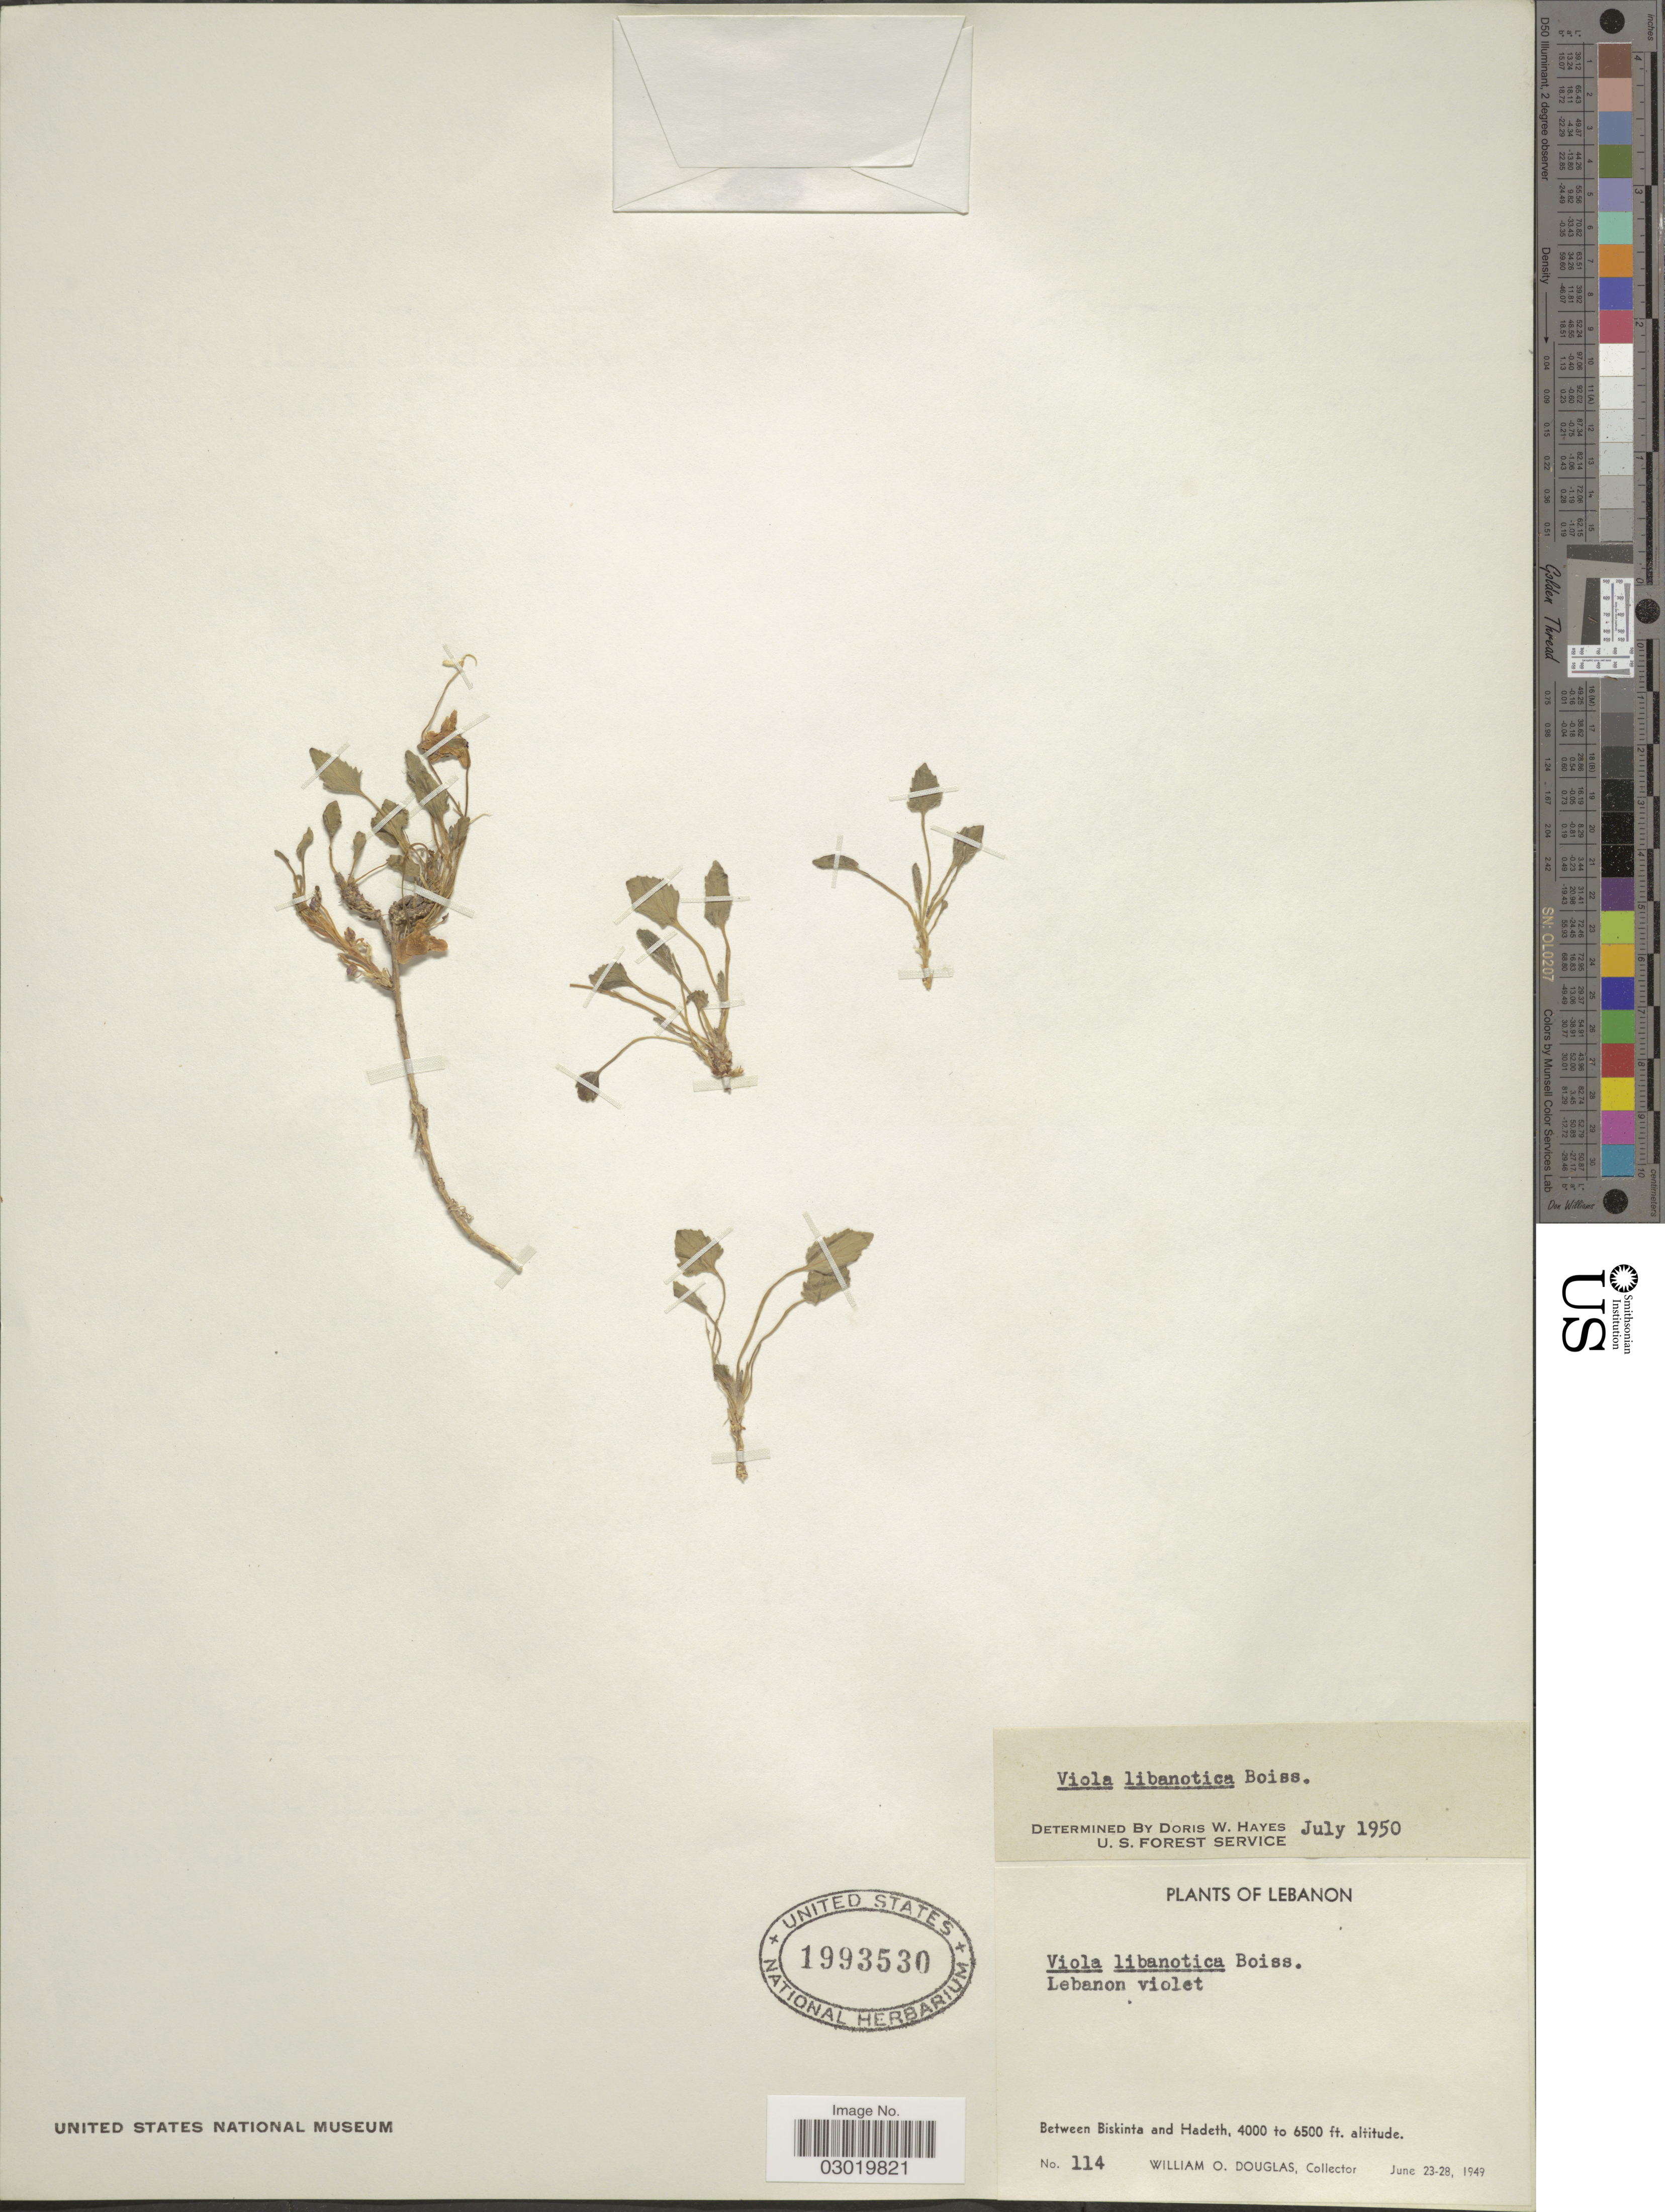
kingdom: Plantae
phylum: Tracheophyta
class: Magnoliopsida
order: Malpighiales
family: Violaceae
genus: Viola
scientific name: Viola libanotica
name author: Boiss.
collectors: W. Douglas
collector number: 114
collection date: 1949-06-23/1949-06-28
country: Lebanon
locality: Between Biskinta and Hadeth.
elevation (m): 1219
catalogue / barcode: US 1993530